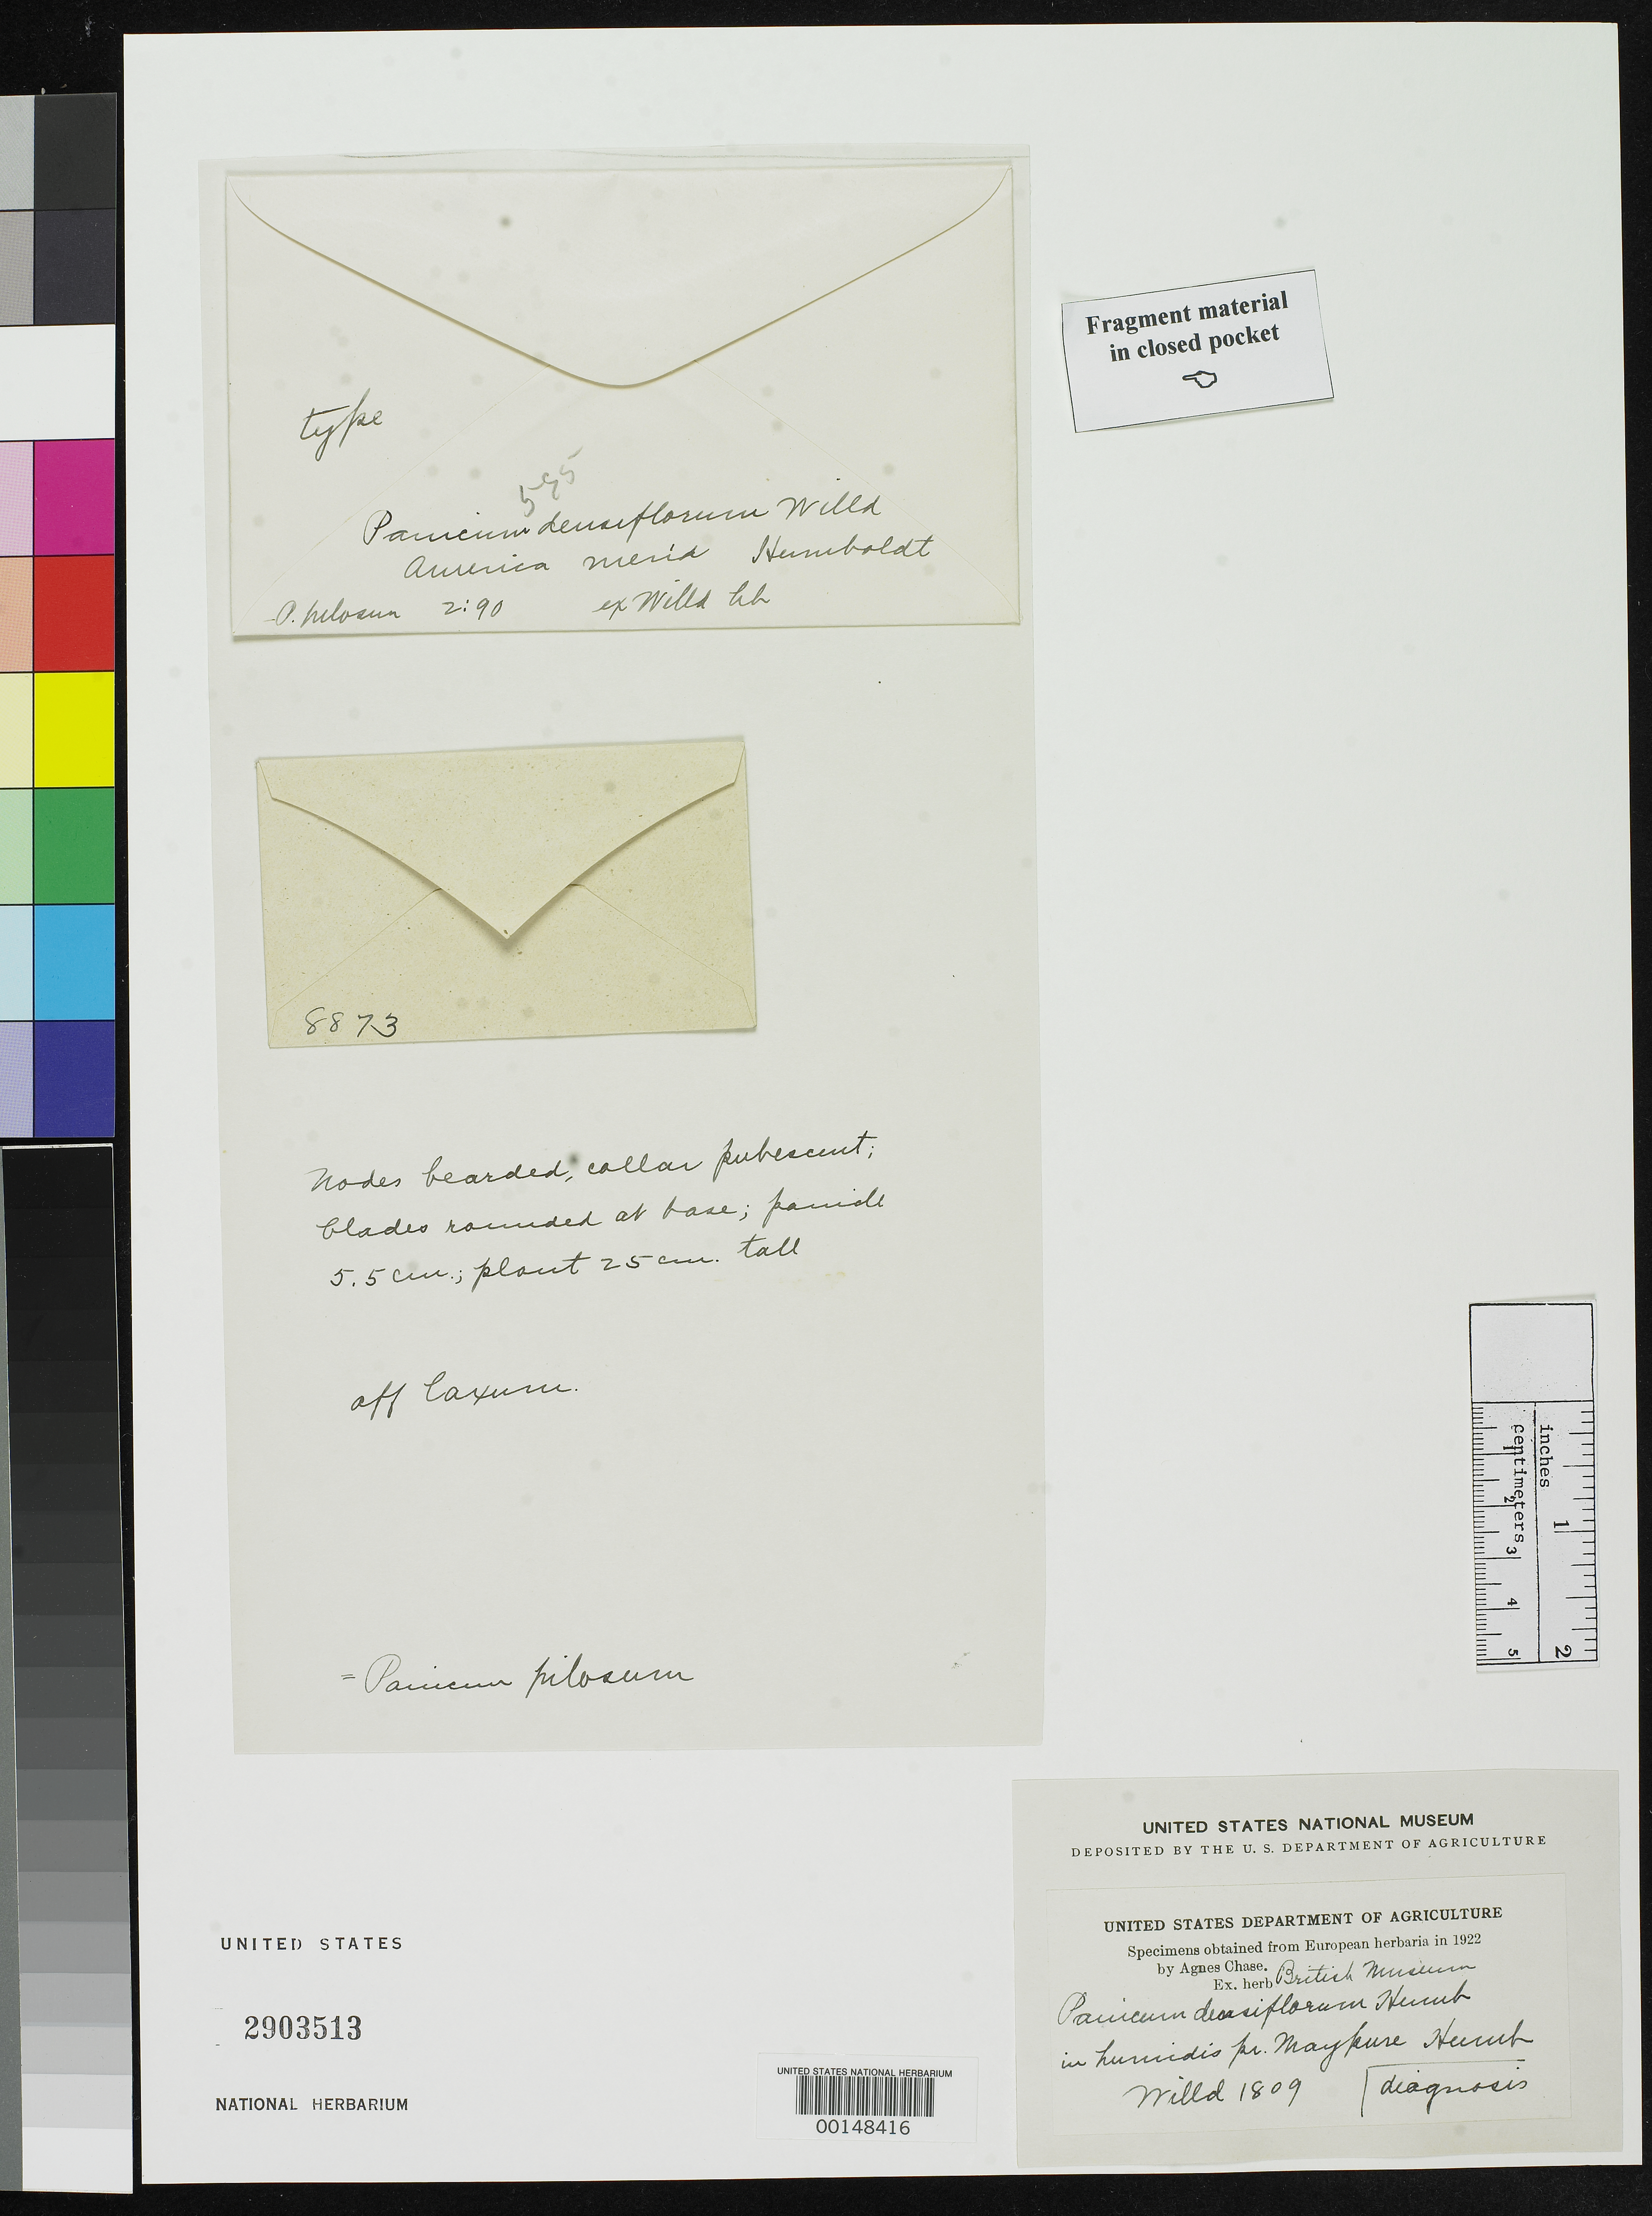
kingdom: Plantae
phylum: Tracheophyta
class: Liliopsida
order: Poales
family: Poaceae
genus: Panicum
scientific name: Panicum densiflorum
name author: Willd. ex Spreng.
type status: Type Fragment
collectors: F. W. Humboldt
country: Colombia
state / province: Vichada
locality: Maipures.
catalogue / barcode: US 2903513